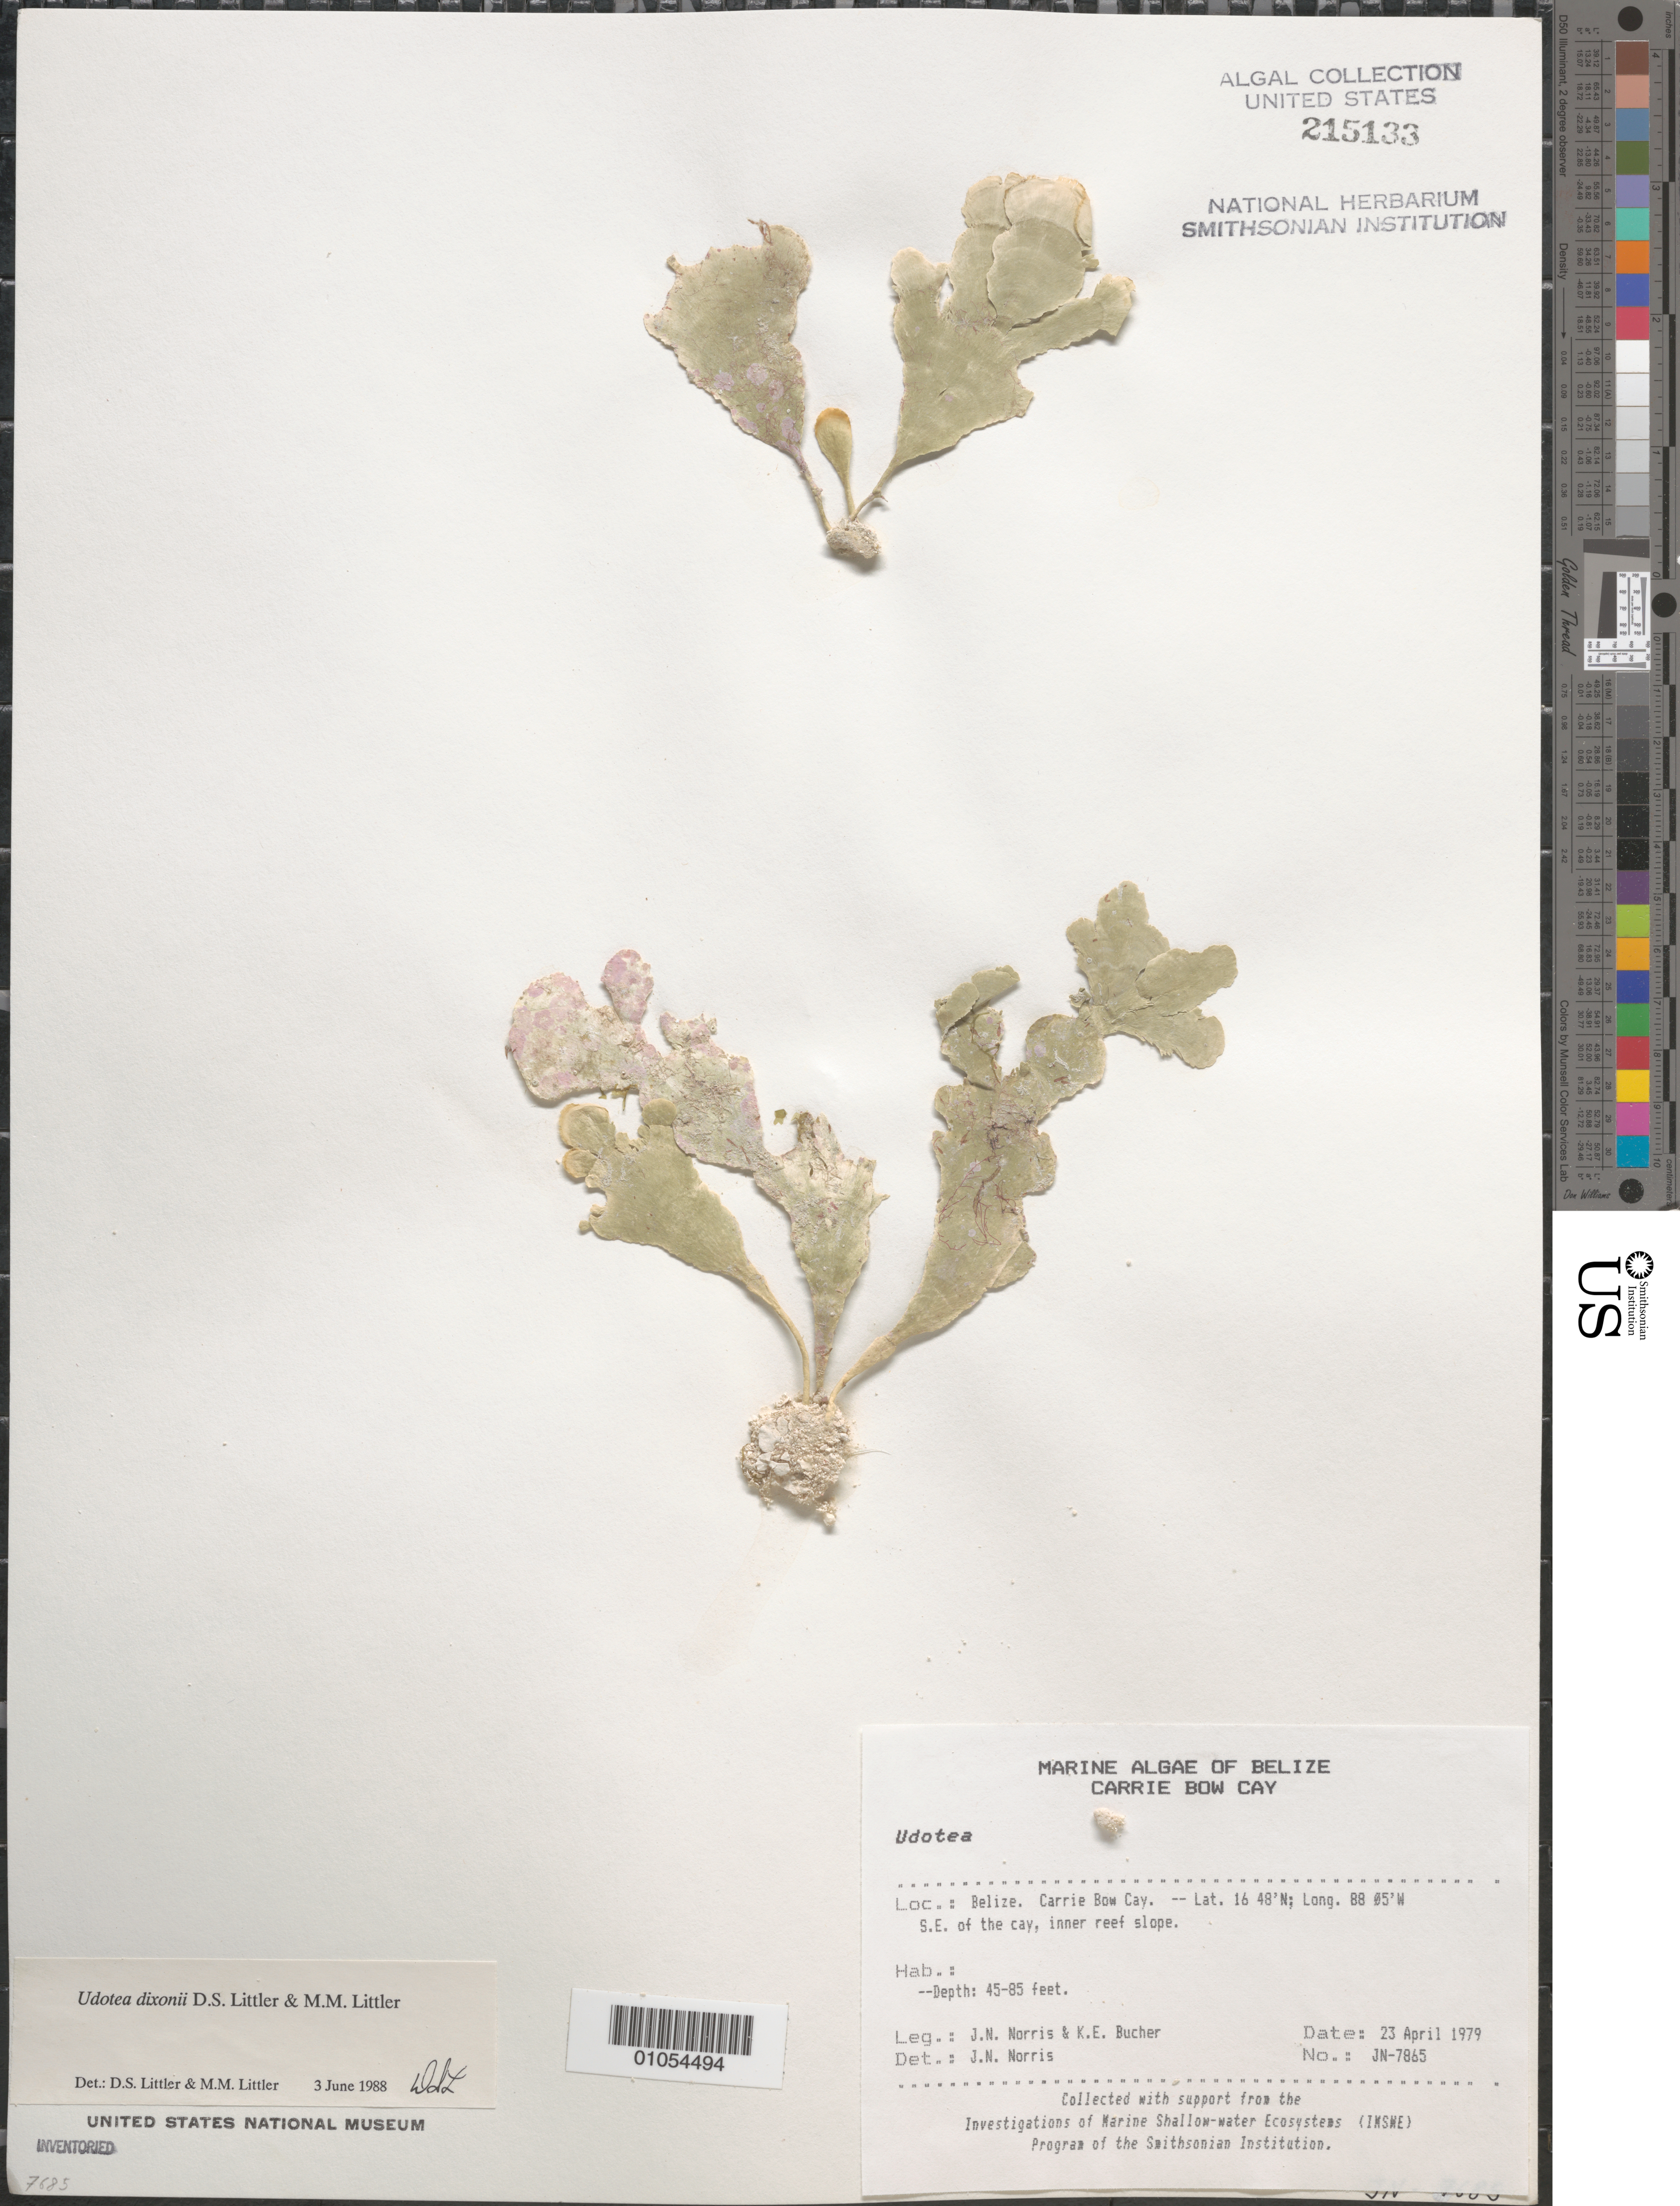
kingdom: Plantae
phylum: Chlorophyta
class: Ulvophyceae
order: Bryopsidales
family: Udoteaceae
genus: Udotea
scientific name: Udotea dixonii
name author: D.S. Littler & Littler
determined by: Littler, D. S.; Littler, M. M.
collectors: J. N. Norris & K. E. Bucher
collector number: JN-7865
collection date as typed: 23 Apr 1979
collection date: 1979-04-23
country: Belize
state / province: Stann Creek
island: Carrie Bow Cay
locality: Southeast of Carrie Bow Cay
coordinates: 16 48'N, 88 05'W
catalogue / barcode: US 215133